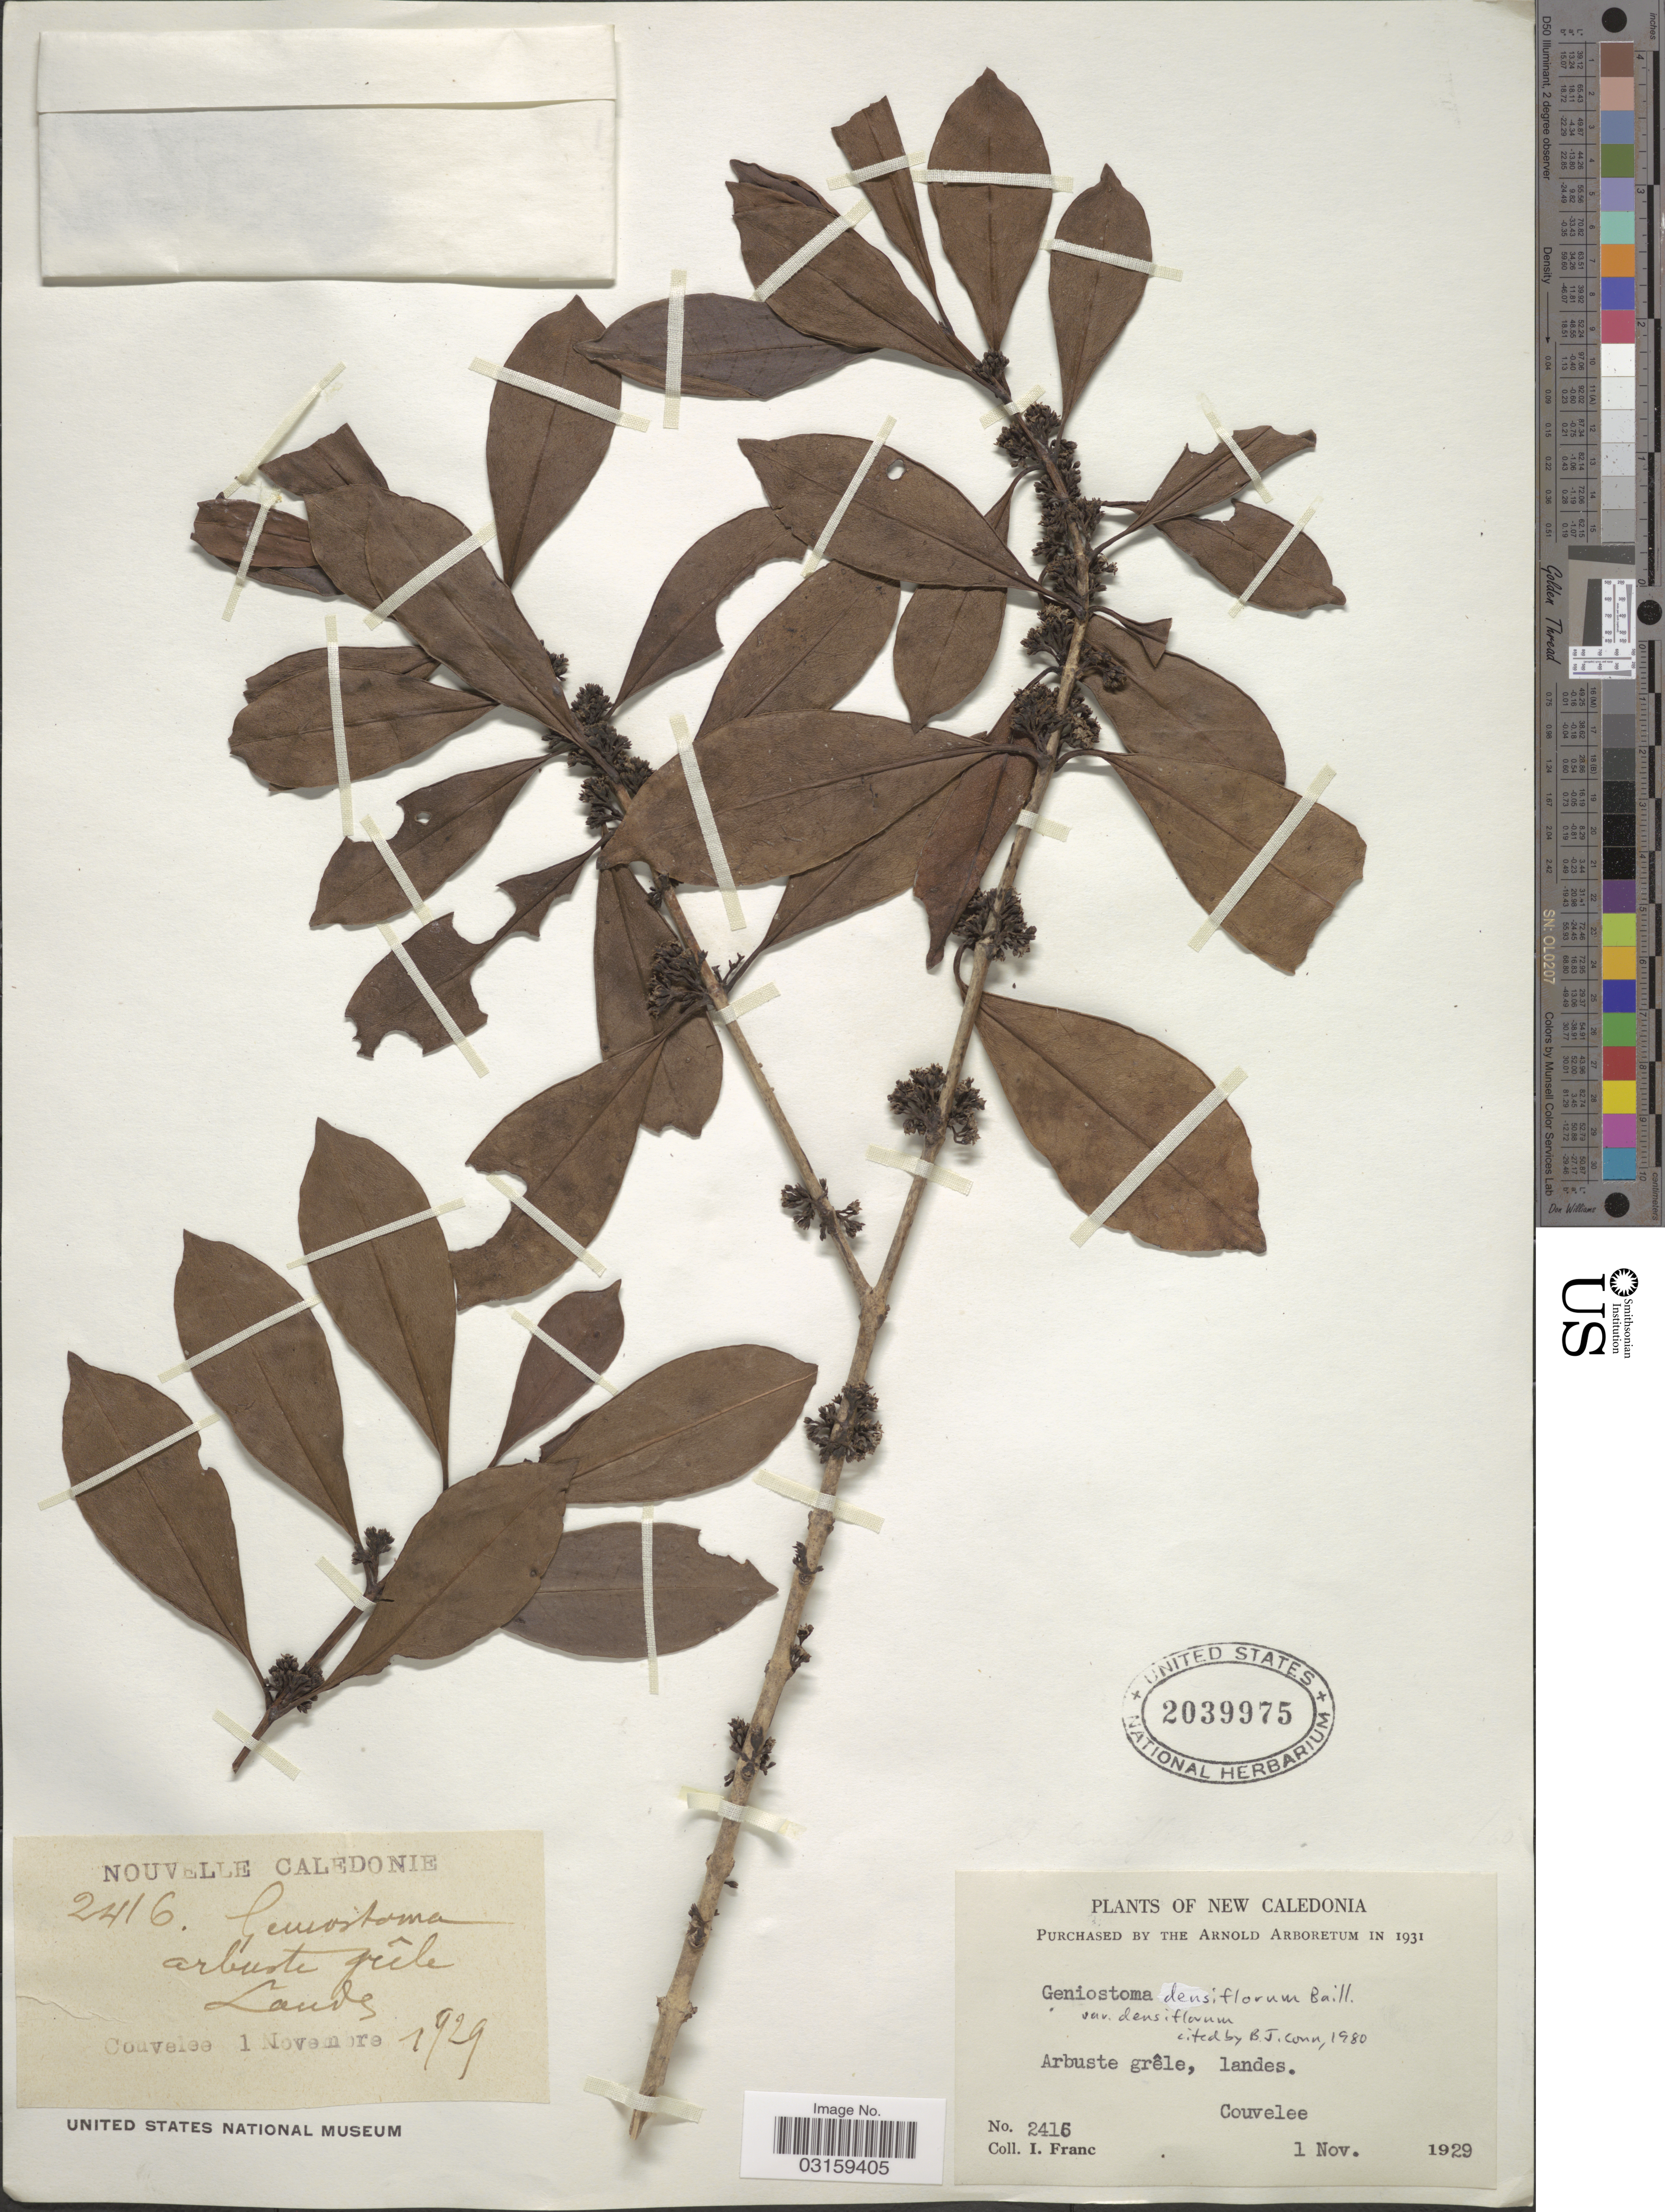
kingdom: Plantae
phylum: Tracheophyta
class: Magnoliopsida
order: Gentianales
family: Loganiaceae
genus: Geniostoma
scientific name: Geniostoma densiflorum var. densiflorum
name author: Baill.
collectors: I. Franc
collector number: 2416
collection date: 1929-11-01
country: New Caledonia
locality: Nouvelle Caledonie. Couvelee.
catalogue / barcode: US 2039975